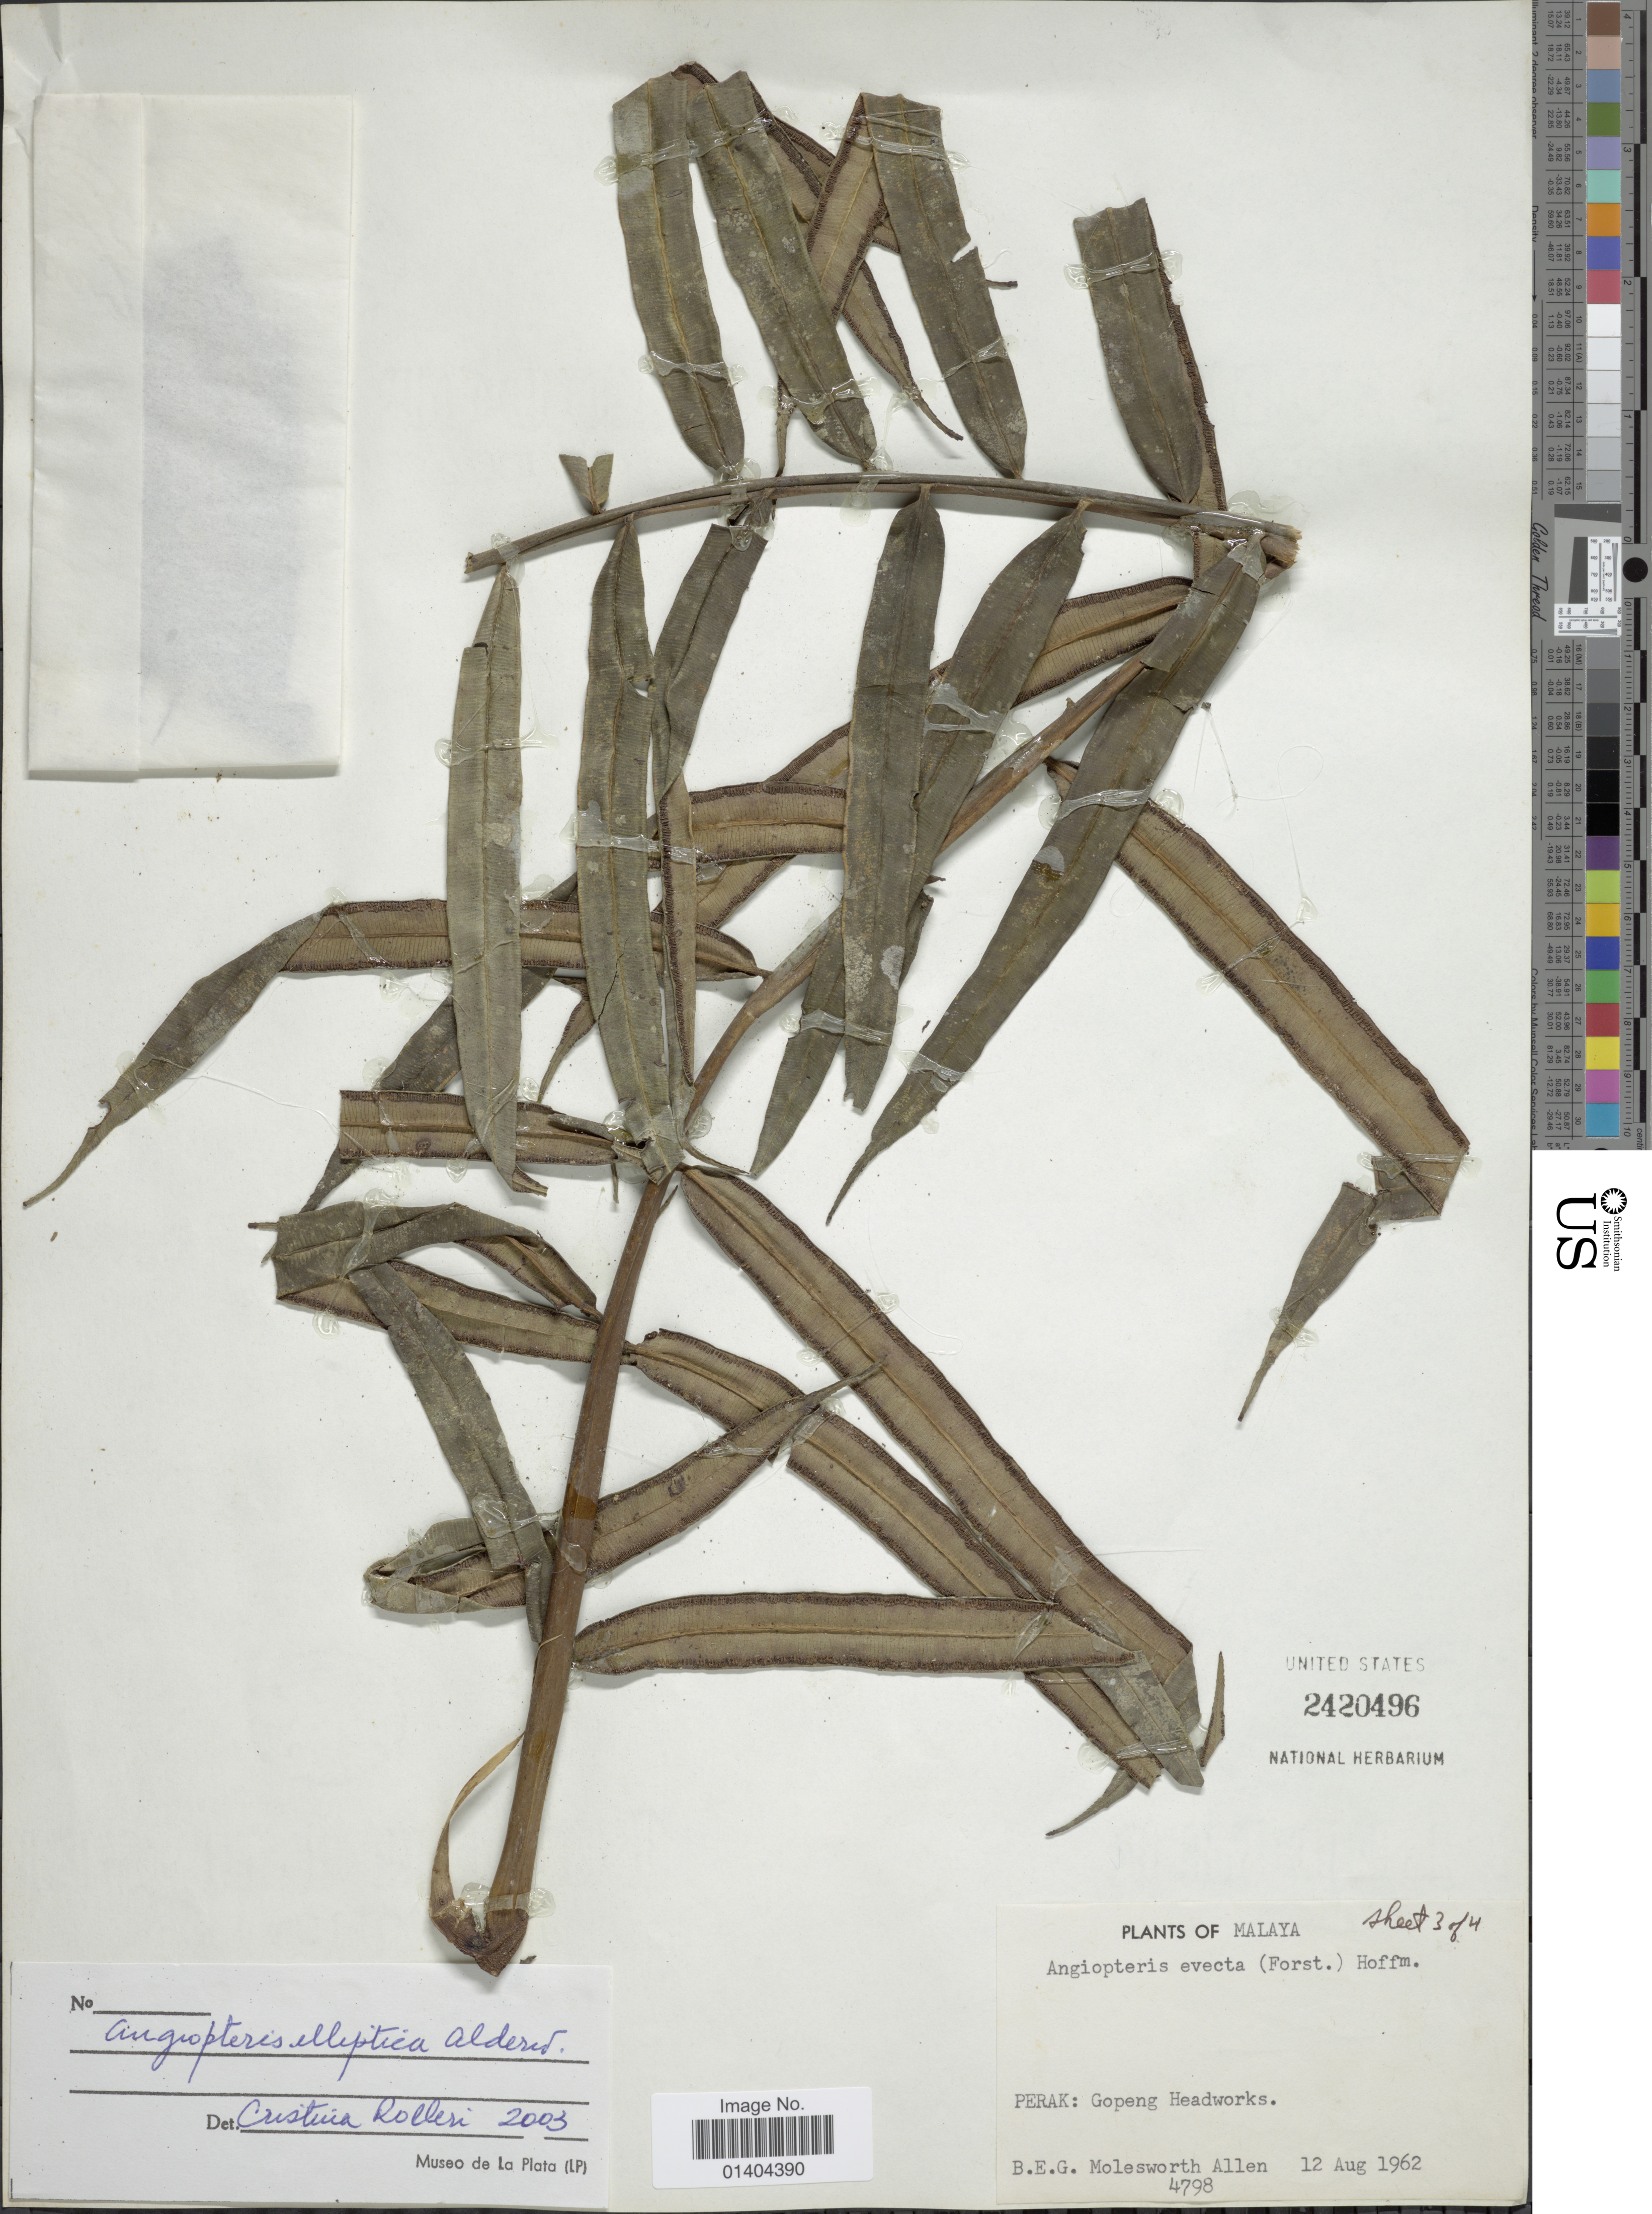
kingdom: Plantae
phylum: Tracheophyta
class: Polypodiopsida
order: Marattiales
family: Marattiaceae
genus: Angiopteris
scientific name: Angiopteris elliptica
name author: Alderw.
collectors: B. E. G. Molesworth-Allen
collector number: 4798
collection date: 1962-08-12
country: Malaysia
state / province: Perak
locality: Gopeng Headworks, Malaya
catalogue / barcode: US 2420496